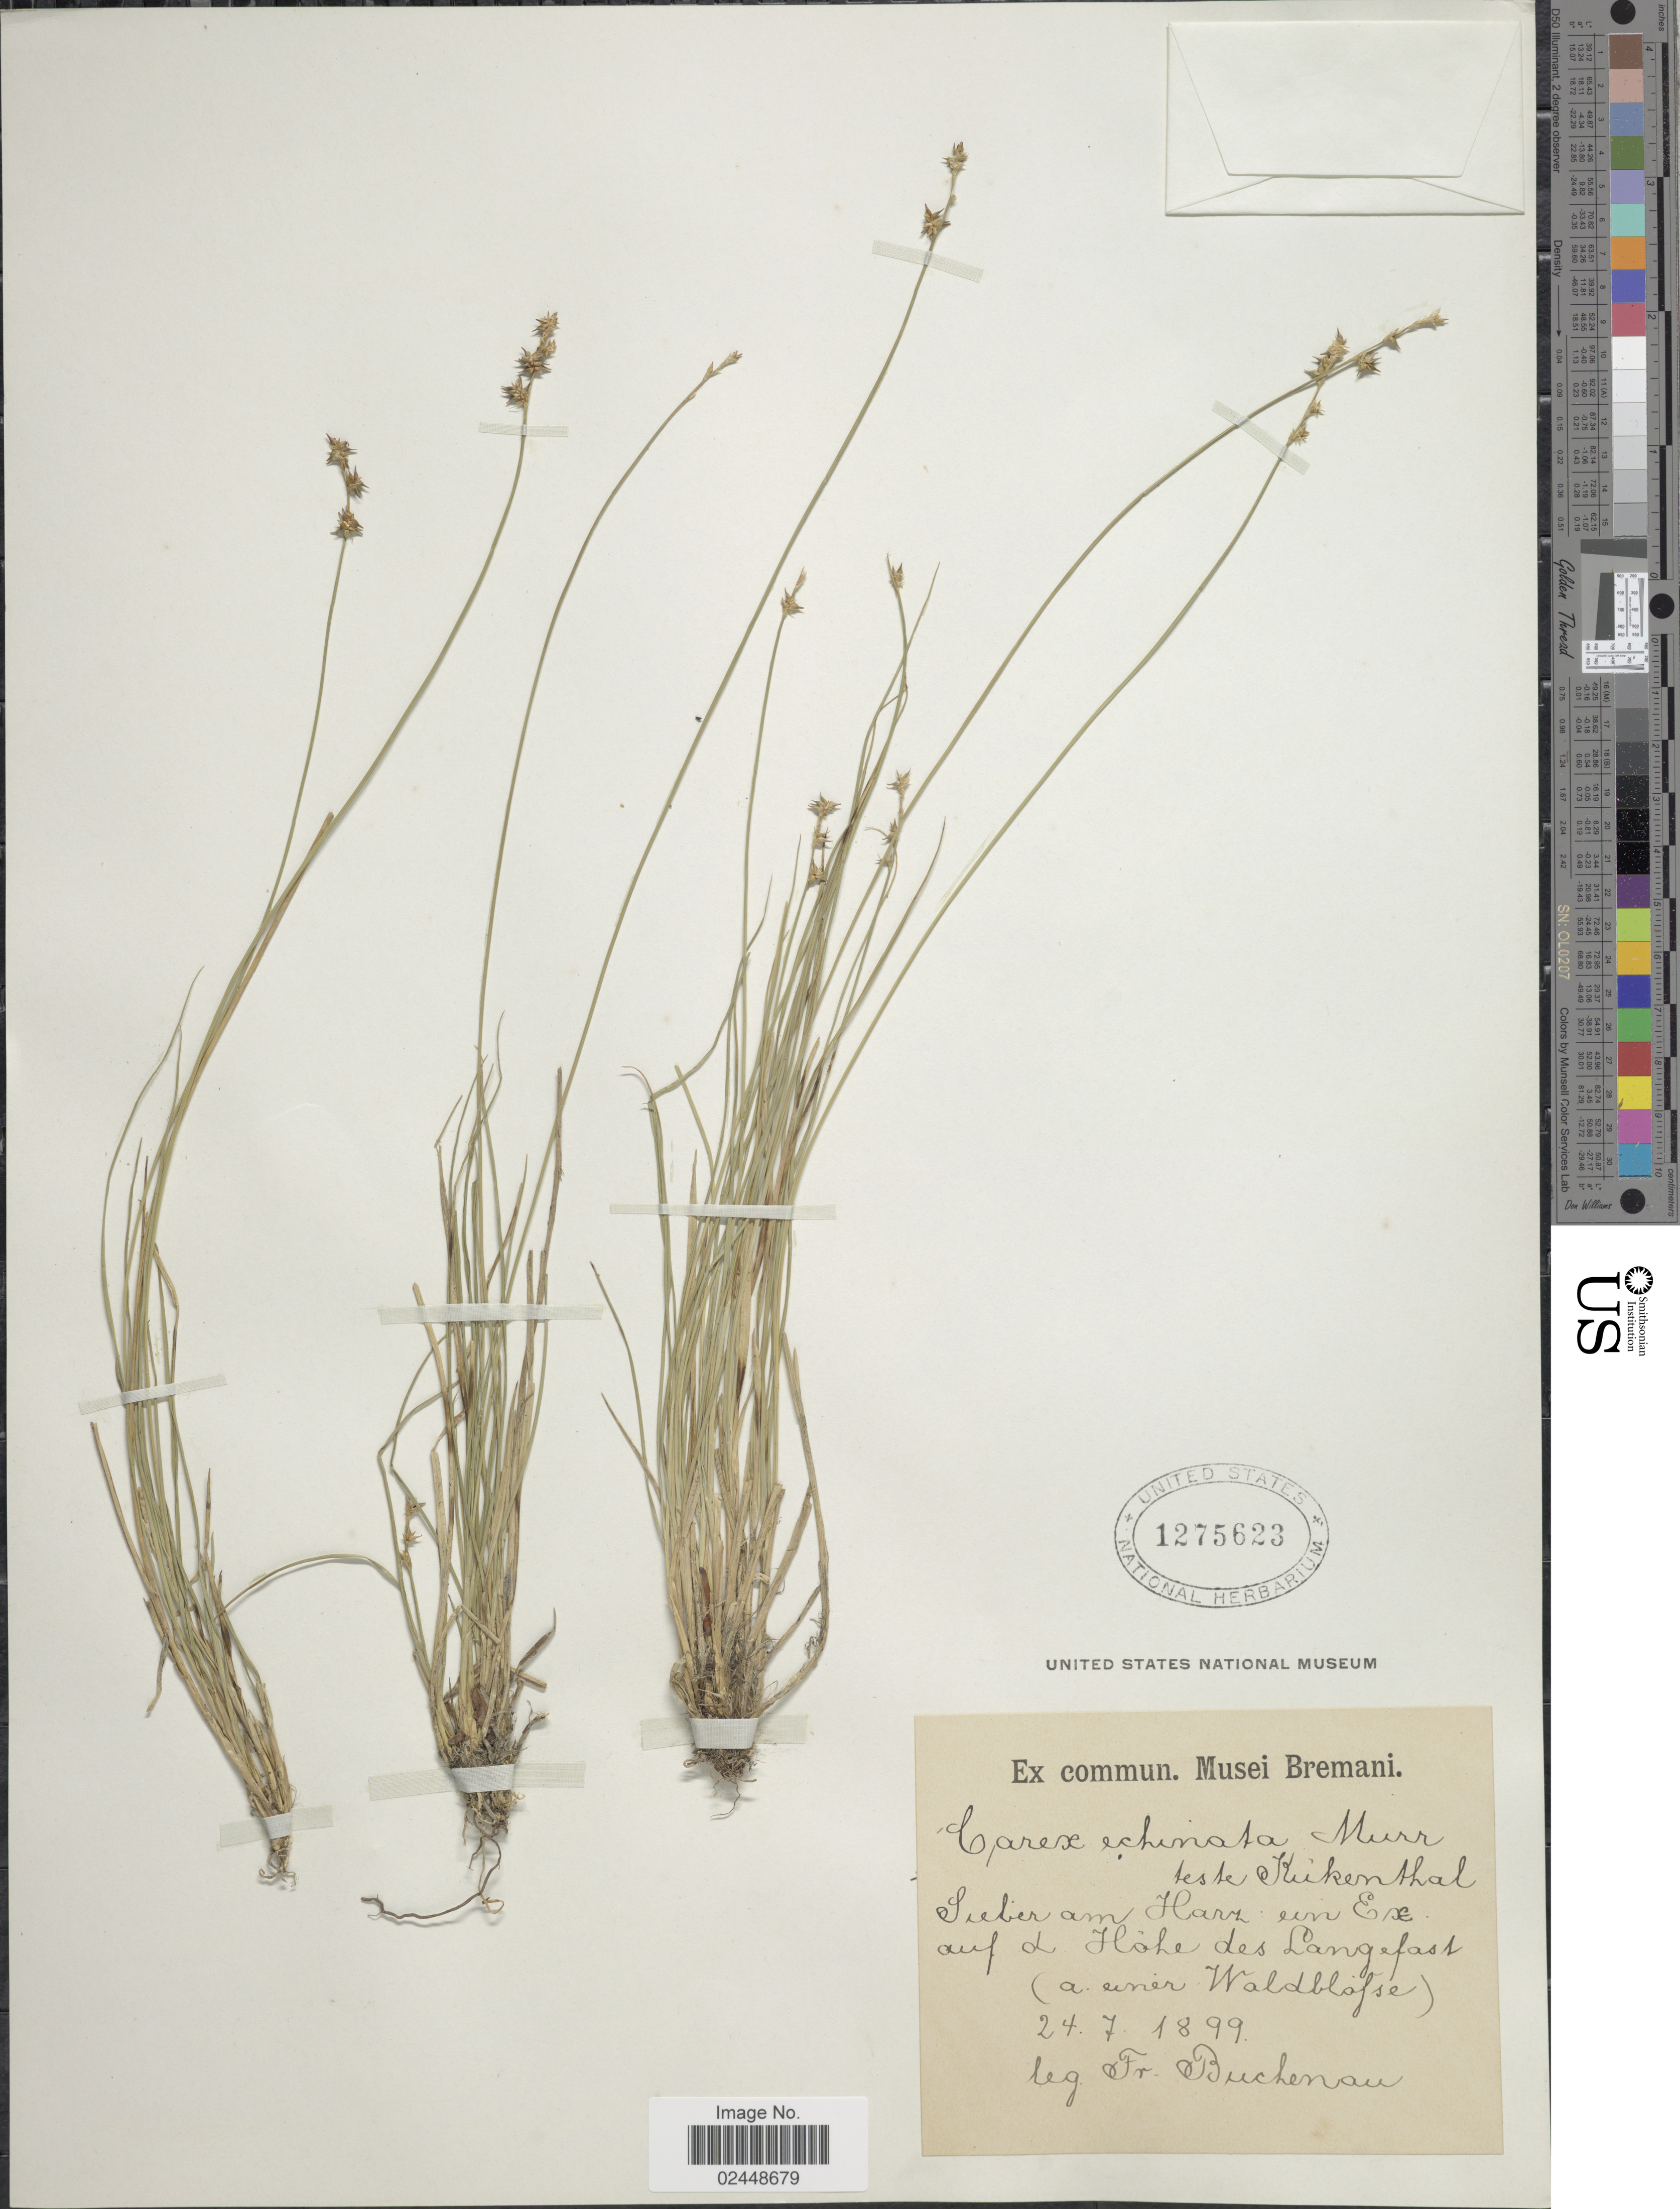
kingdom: Plantae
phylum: Tracheophyta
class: Liliopsida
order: Poales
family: Cyperaceae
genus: Carex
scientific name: Carex echinata subsp. echinata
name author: Murray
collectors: F. Buchenau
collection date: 1899-07-24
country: Germany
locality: Sieber am Harz ei Es auf de Hohe des Langefast (a. einer Waldblofse) [interpreted]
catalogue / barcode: US 1275623